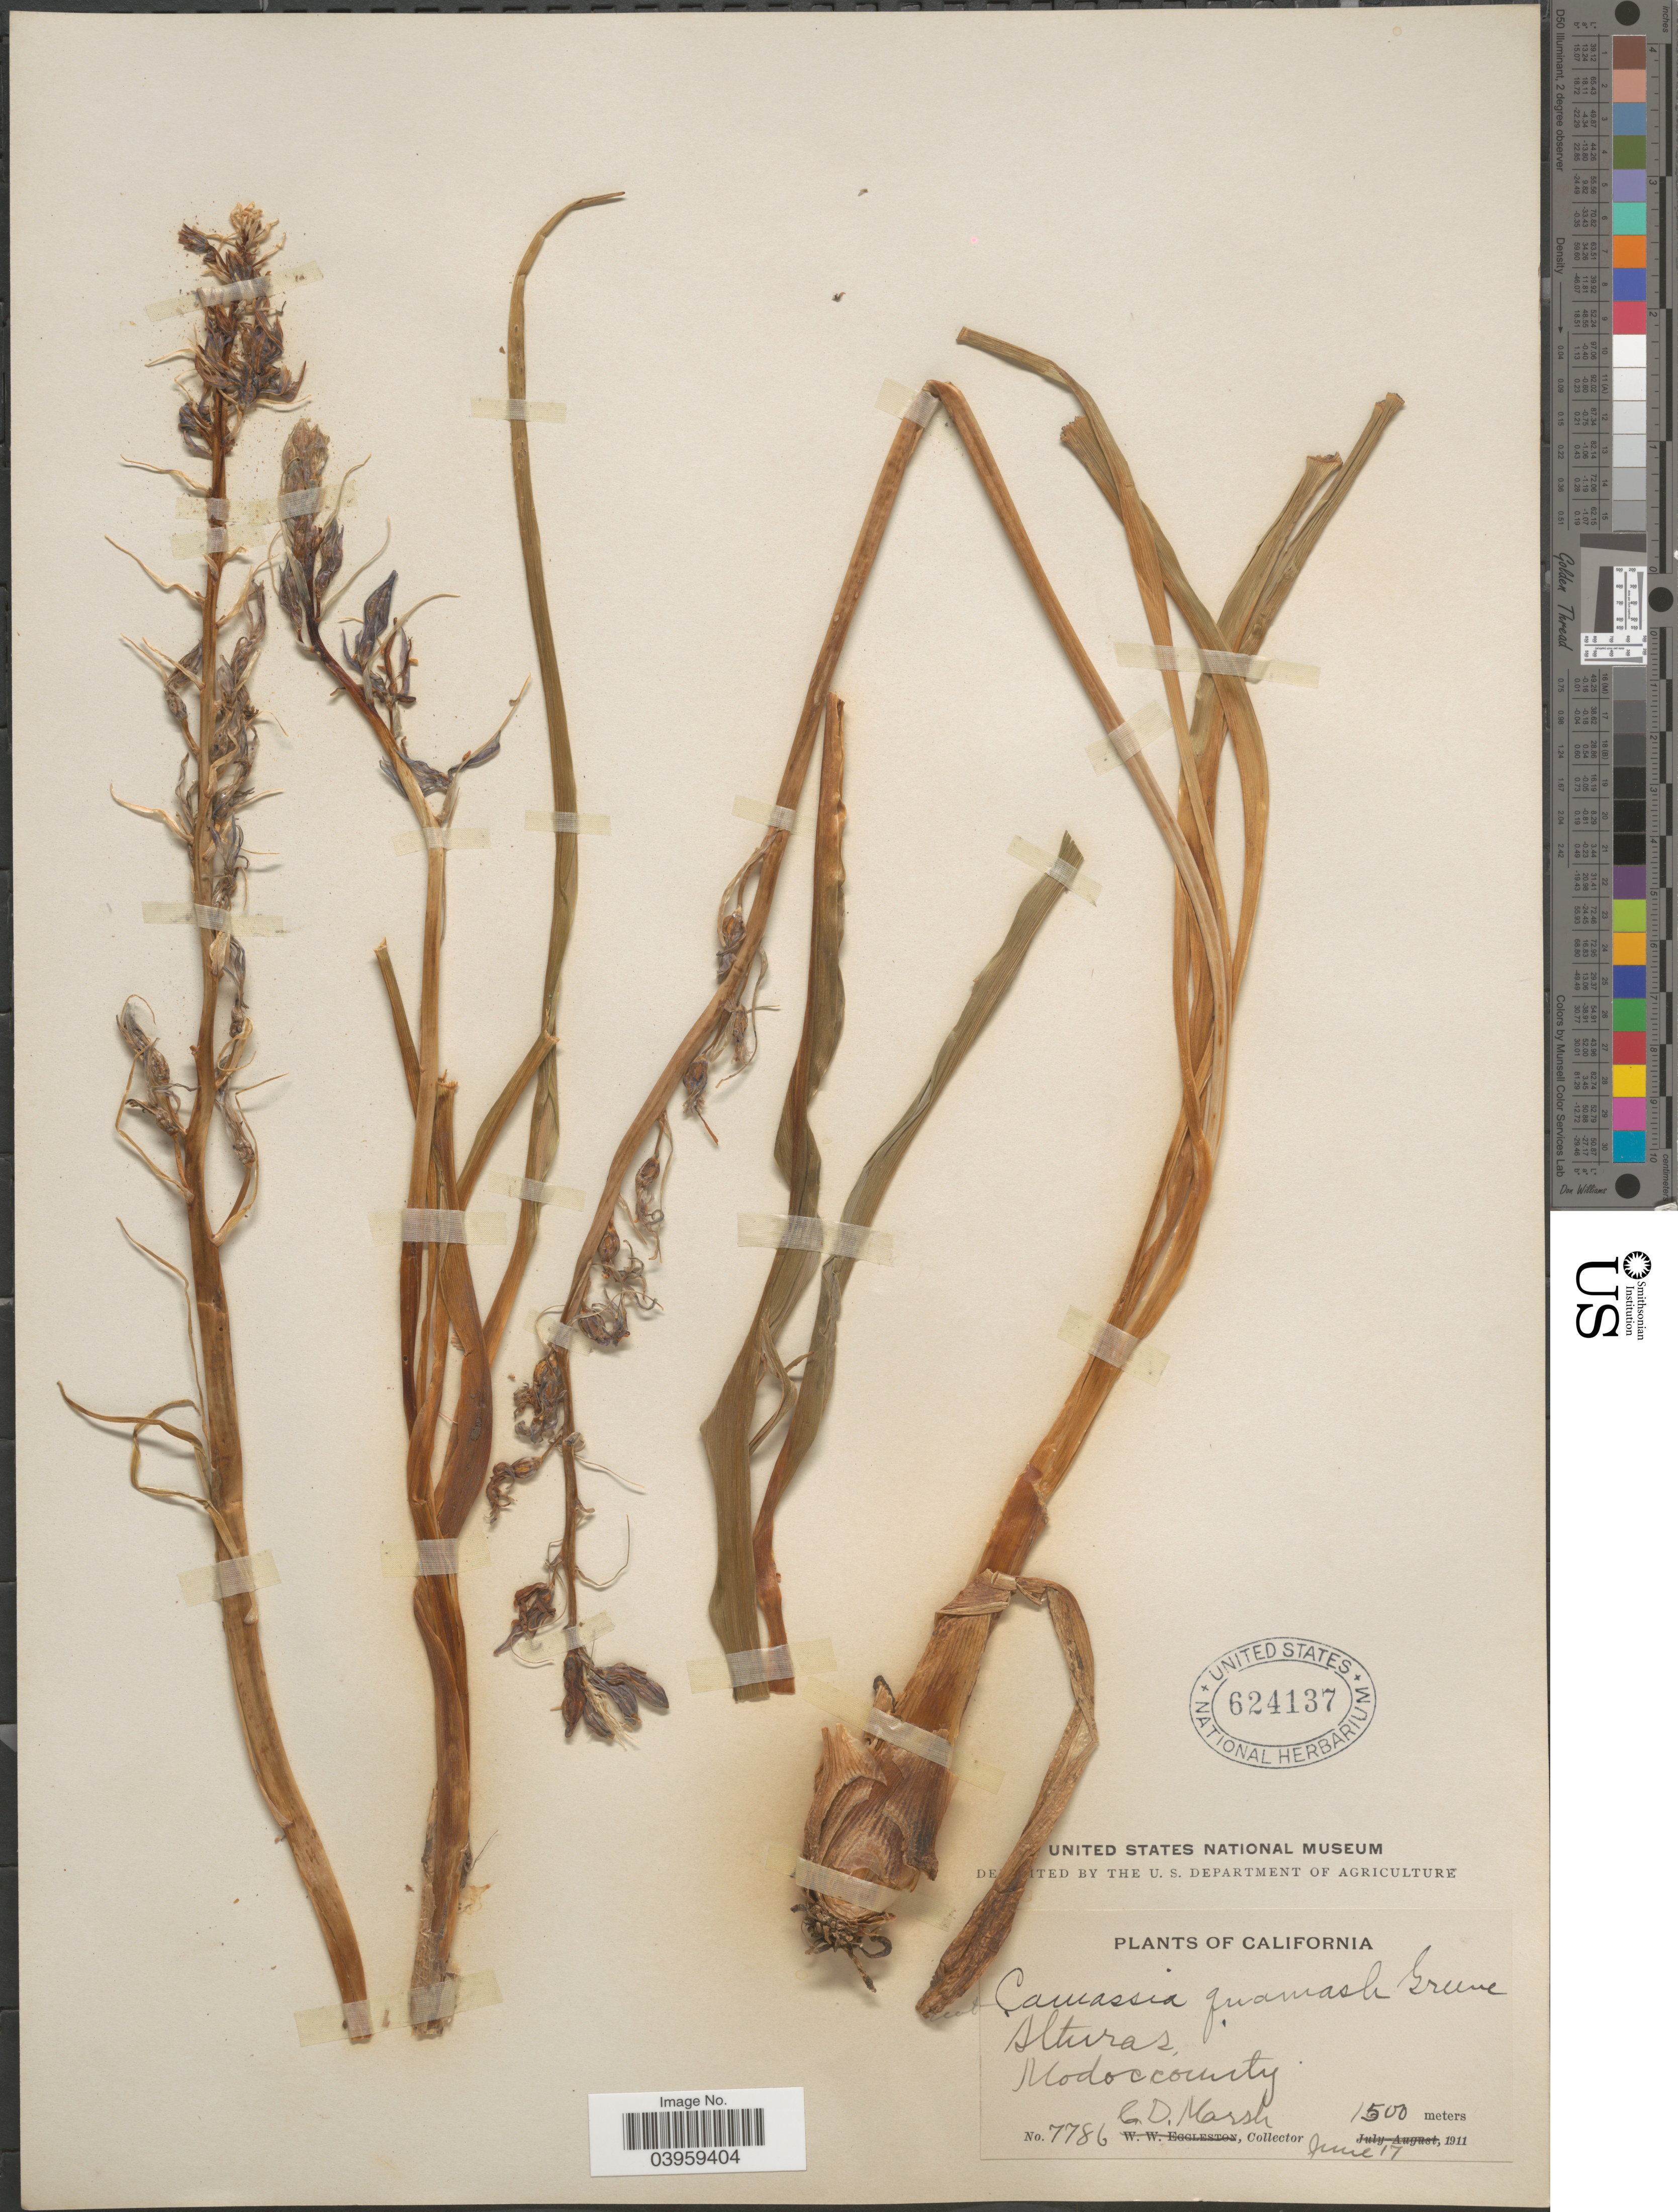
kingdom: Plantae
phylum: Tracheophyta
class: Liliopsida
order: Asparagales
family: Asparagaceae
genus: Camassia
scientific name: Camassia leichtlinii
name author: (Baker) S. Watson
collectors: C. D. Marsh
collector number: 7786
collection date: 1911-06-17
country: United States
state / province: California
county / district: Modoc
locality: Alturas, Modoc county.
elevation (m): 1500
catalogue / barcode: US 624137